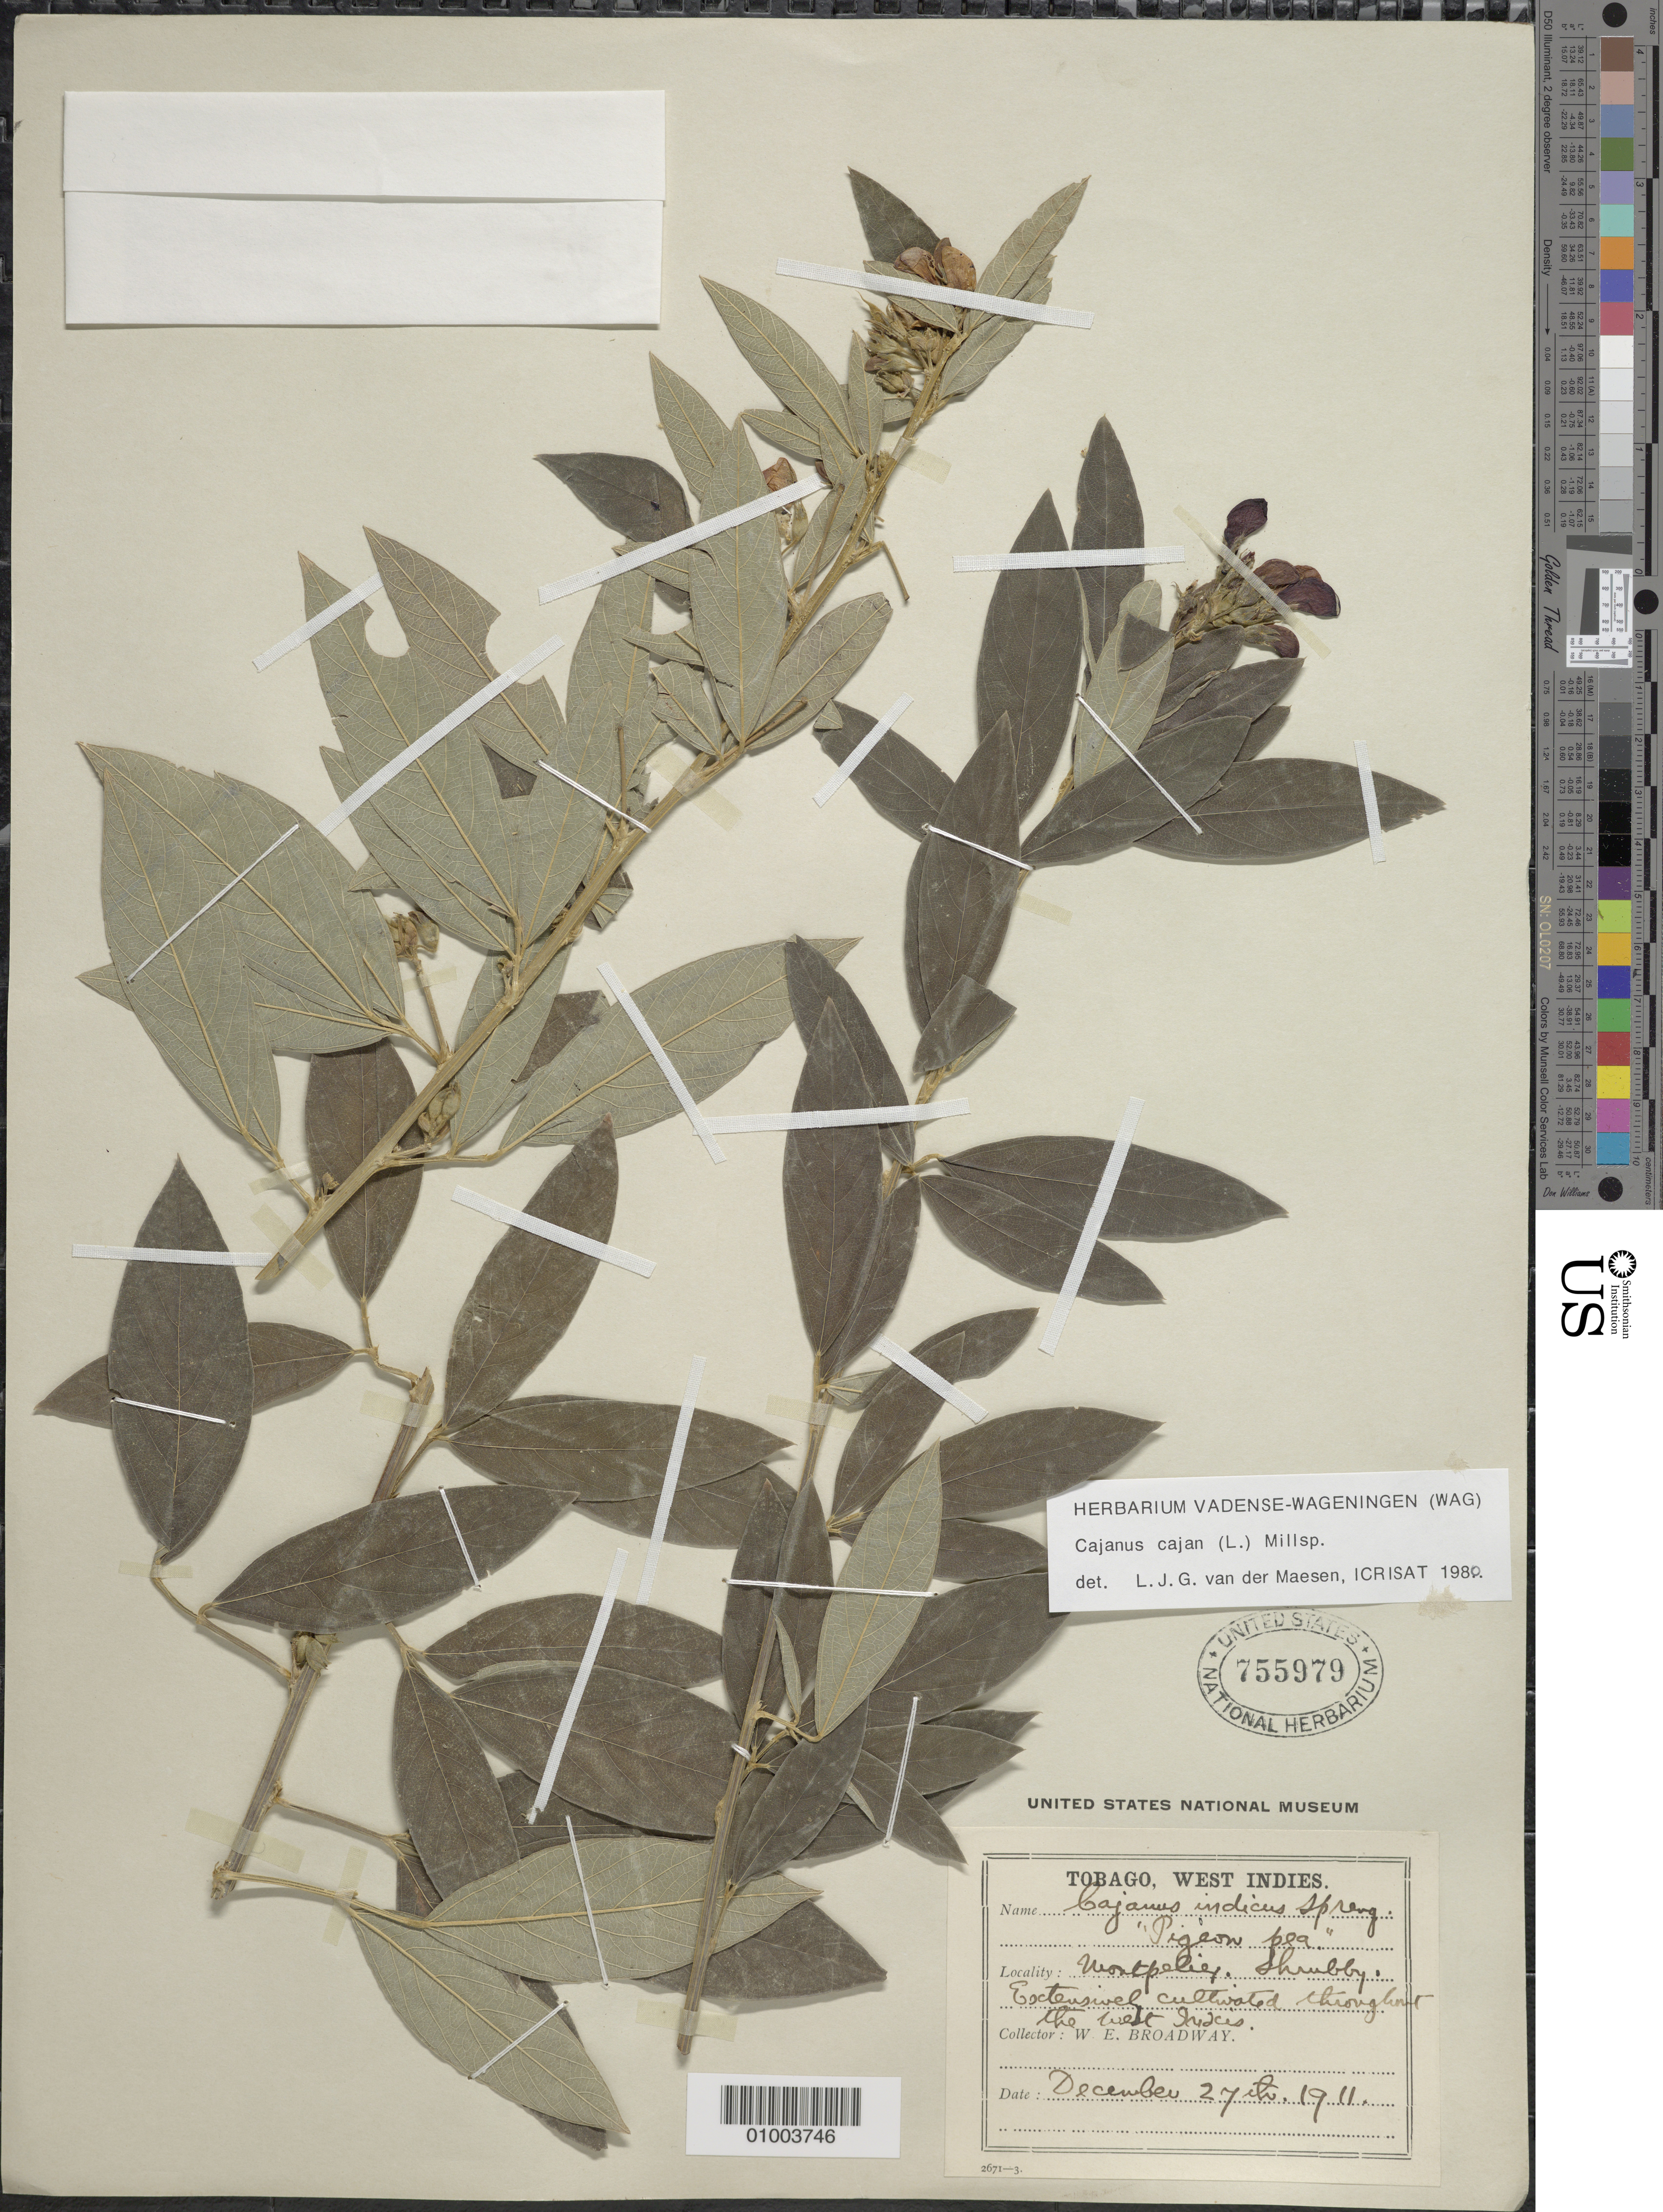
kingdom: Plantae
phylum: Tracheophyta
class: Magnoliopsida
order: Fabales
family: Fabaceae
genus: Cajanus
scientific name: Cajanus cajan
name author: (L.) Huth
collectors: W. E. Broadway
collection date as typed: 27 Dec 1911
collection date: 1911-12-27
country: Trinidad and Tobago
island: Tobago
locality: Montpelier. Shrubby. Extensively cultivated throughout the west indies.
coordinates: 0 N, 0 E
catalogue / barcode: US 755979